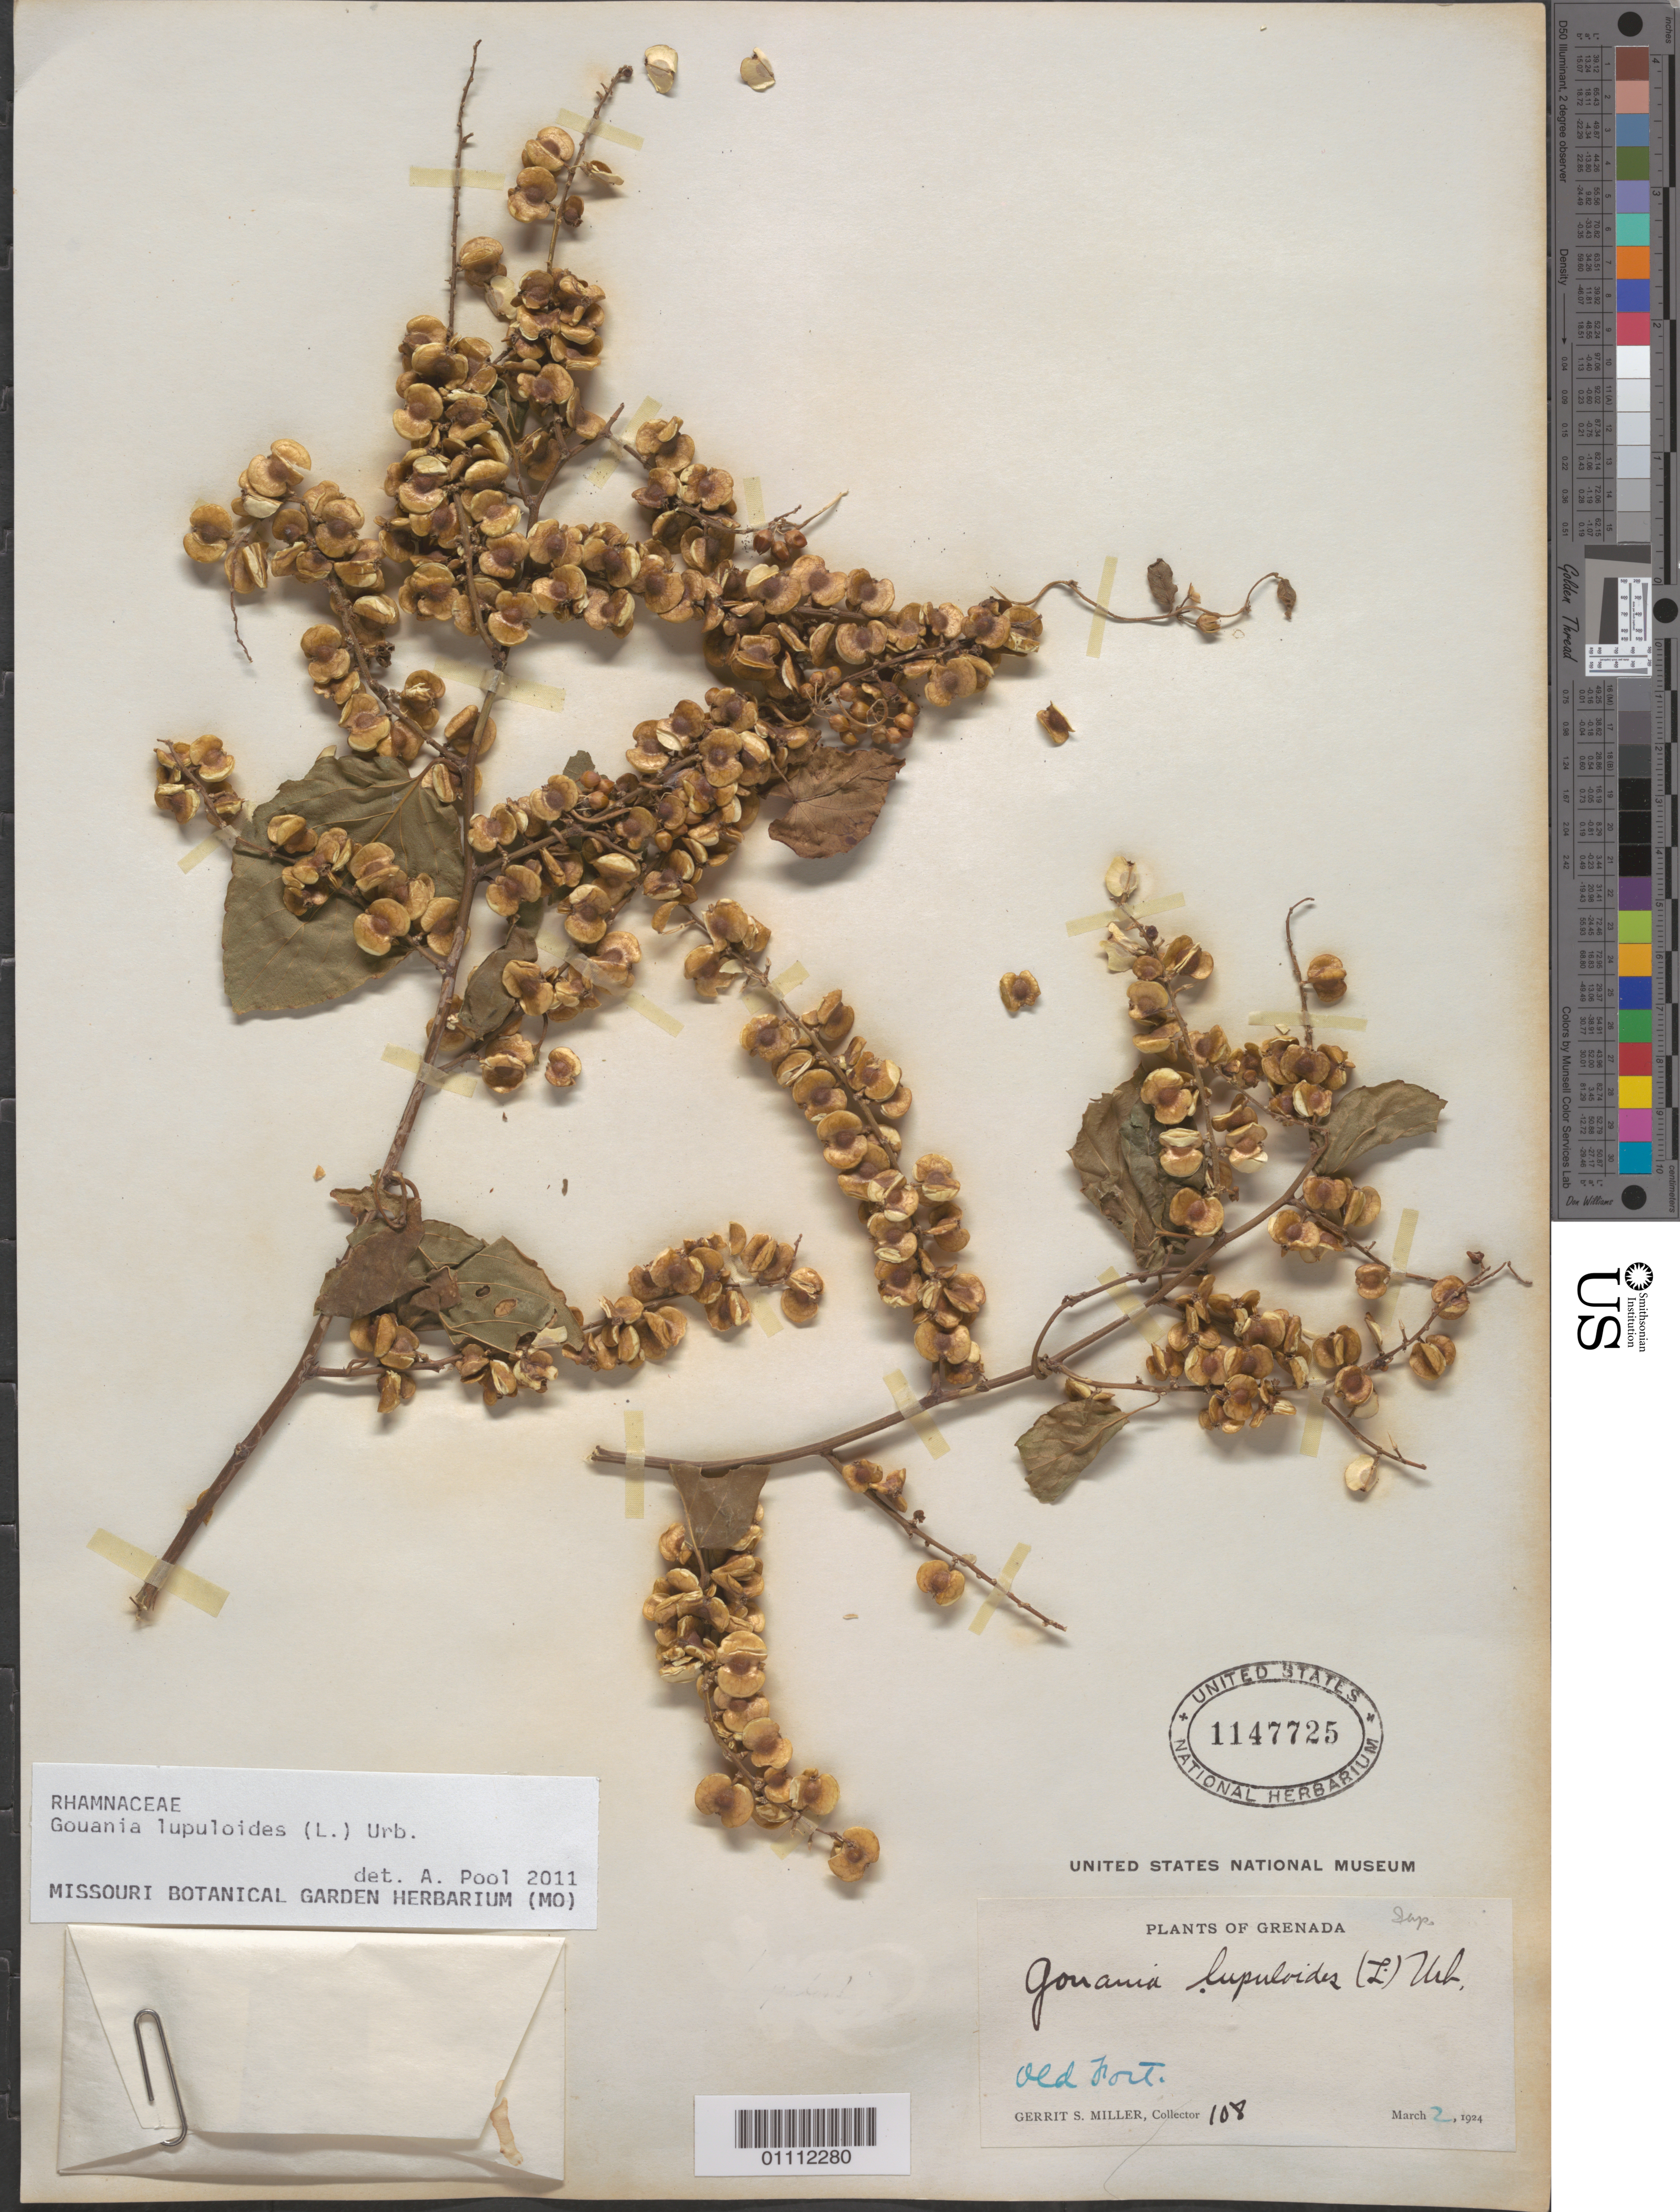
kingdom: Plantae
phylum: Tracheophyta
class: Magnoliopsida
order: Rosales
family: Rhamnaceae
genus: Gouania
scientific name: Gouania lupuloides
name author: (L.) Urb.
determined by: Pool, A., (MO), Missouri Botanical Garden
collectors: G. S. Miller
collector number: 108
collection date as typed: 02 Mar 1924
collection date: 1924-03-02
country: Grenada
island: Grenada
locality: Old Fort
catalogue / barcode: US 1147725